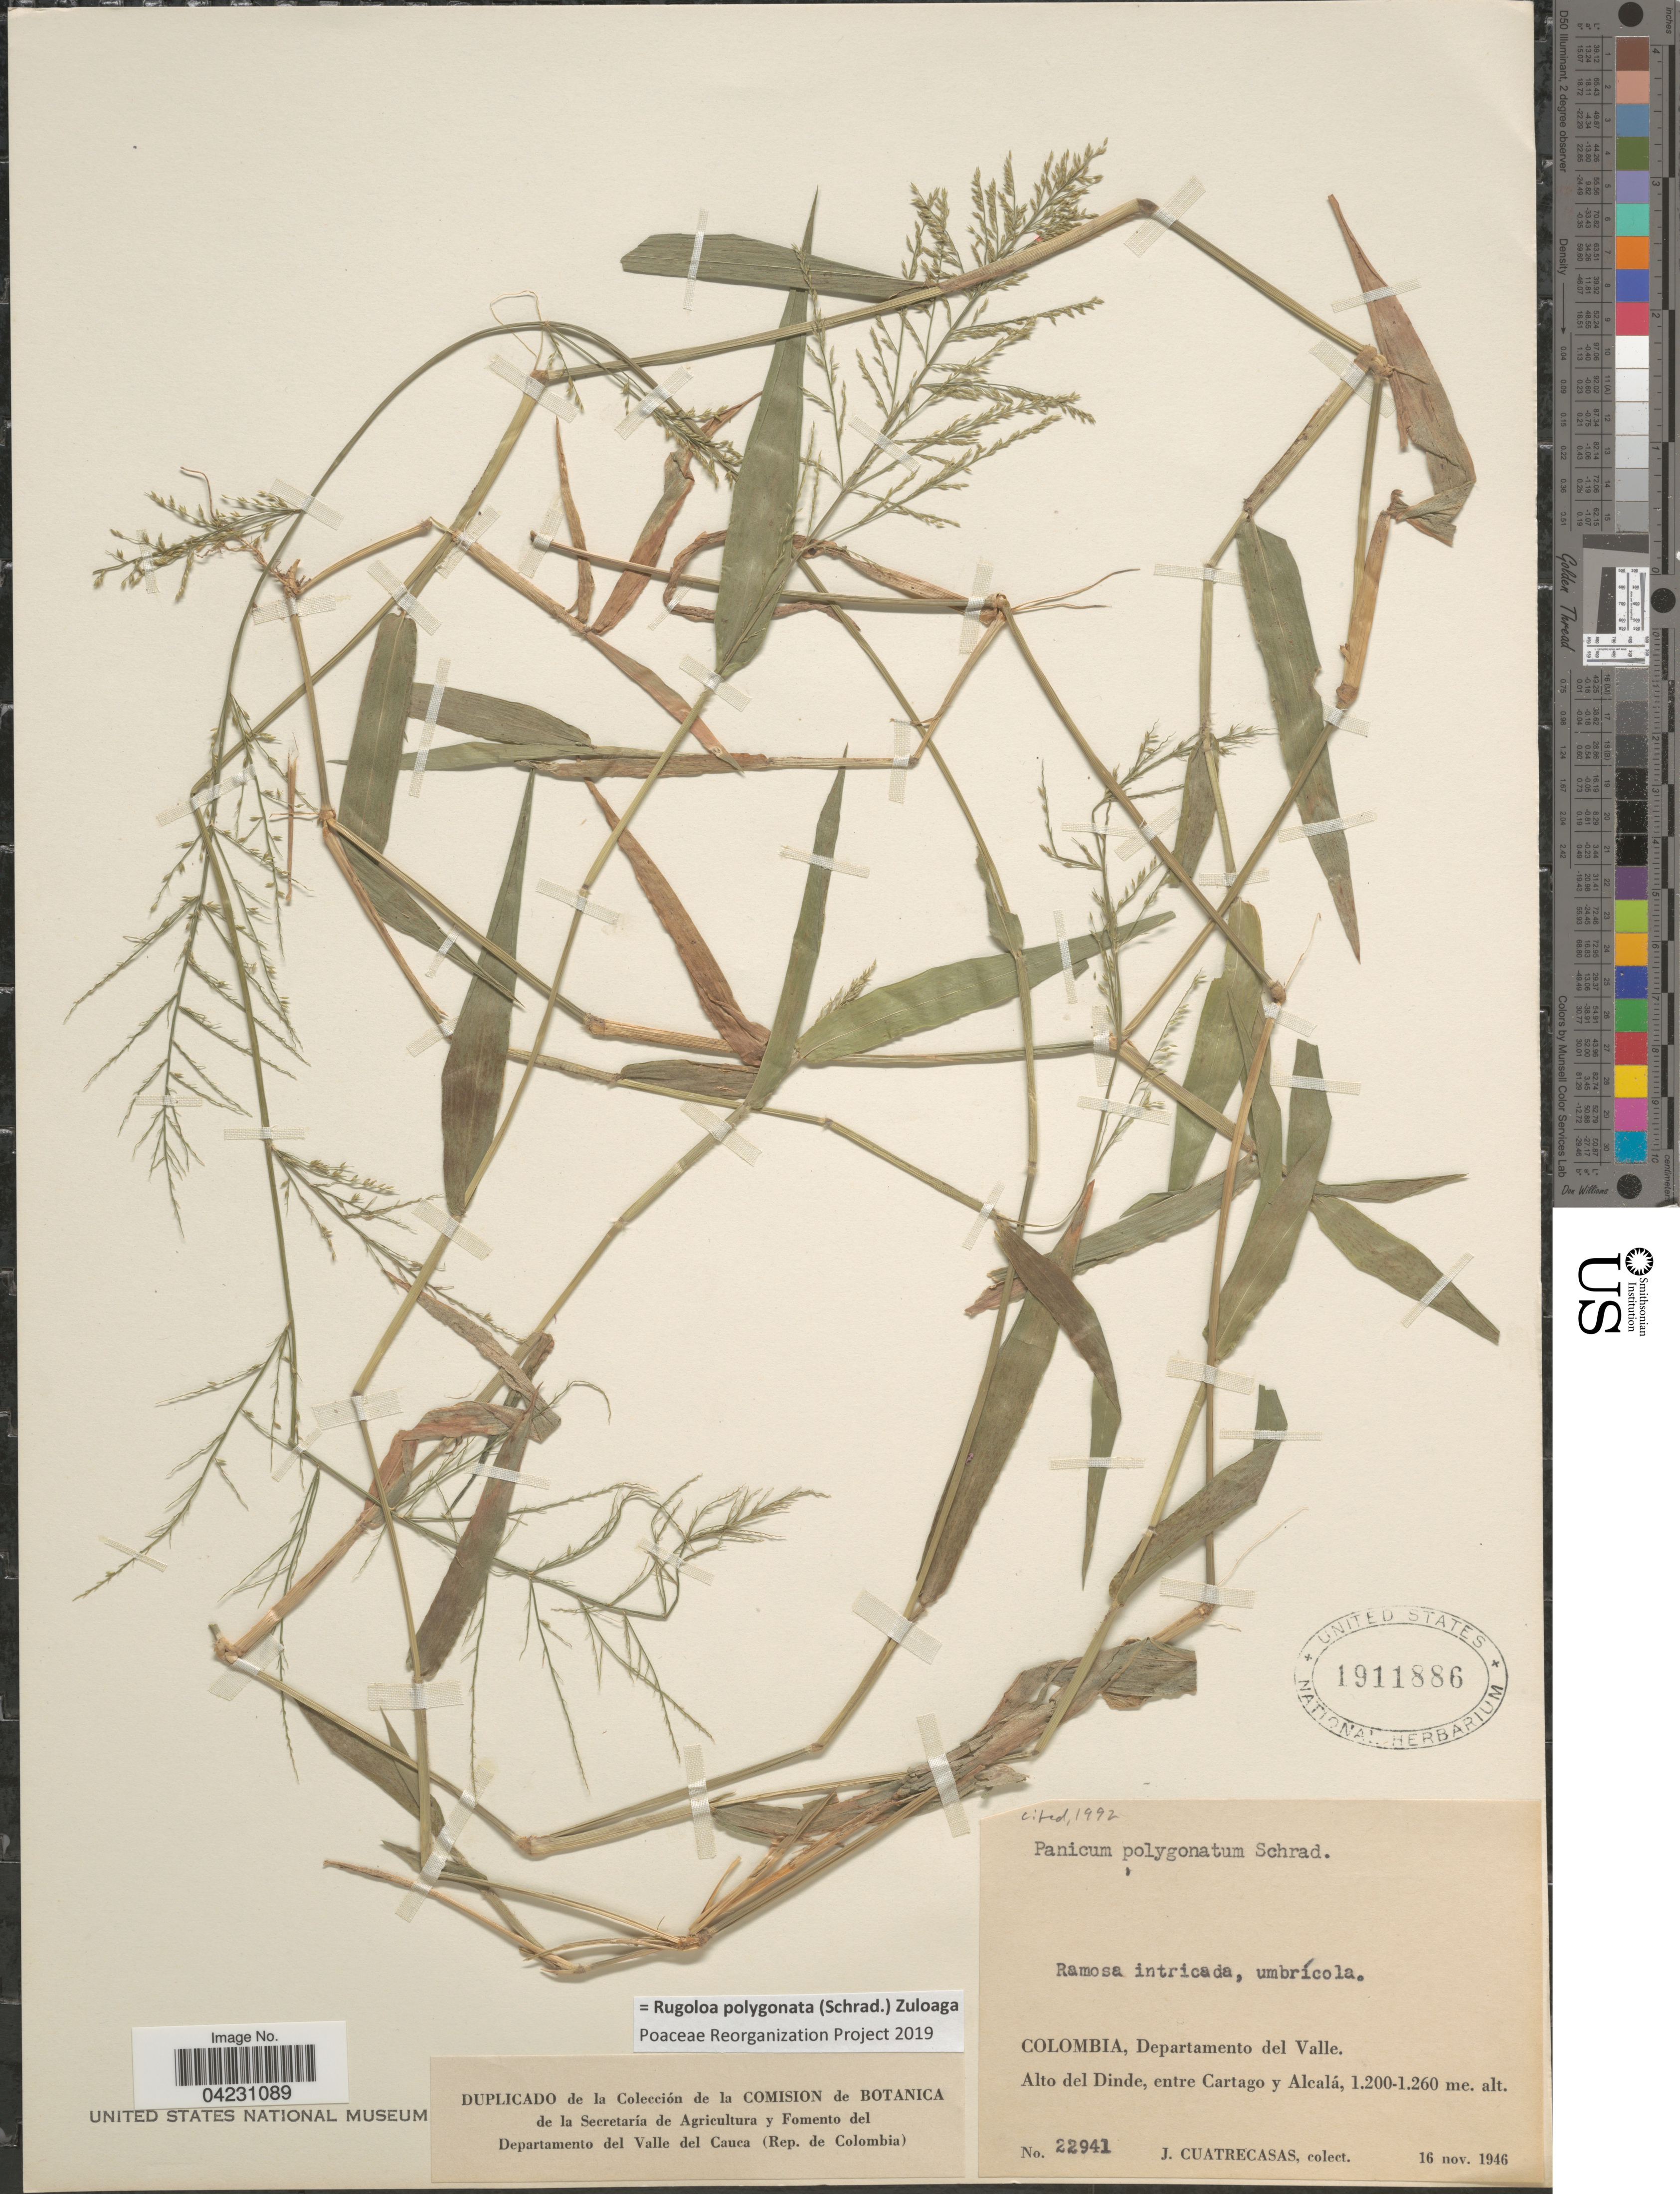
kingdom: Plantae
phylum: Tracheophyta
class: Liliopsida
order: Poales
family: Poaceae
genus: Rugoloa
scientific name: Rugoloa polygonata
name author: (Schrad.) Zuloaga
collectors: J. Cuatrecasas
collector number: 22941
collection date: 1946-11-16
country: Colombia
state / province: Valle del Cauca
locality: Departamento del Valle. Alto del Dinde, entre Cartago y Alcalá.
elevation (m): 1200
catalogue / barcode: US 1911886